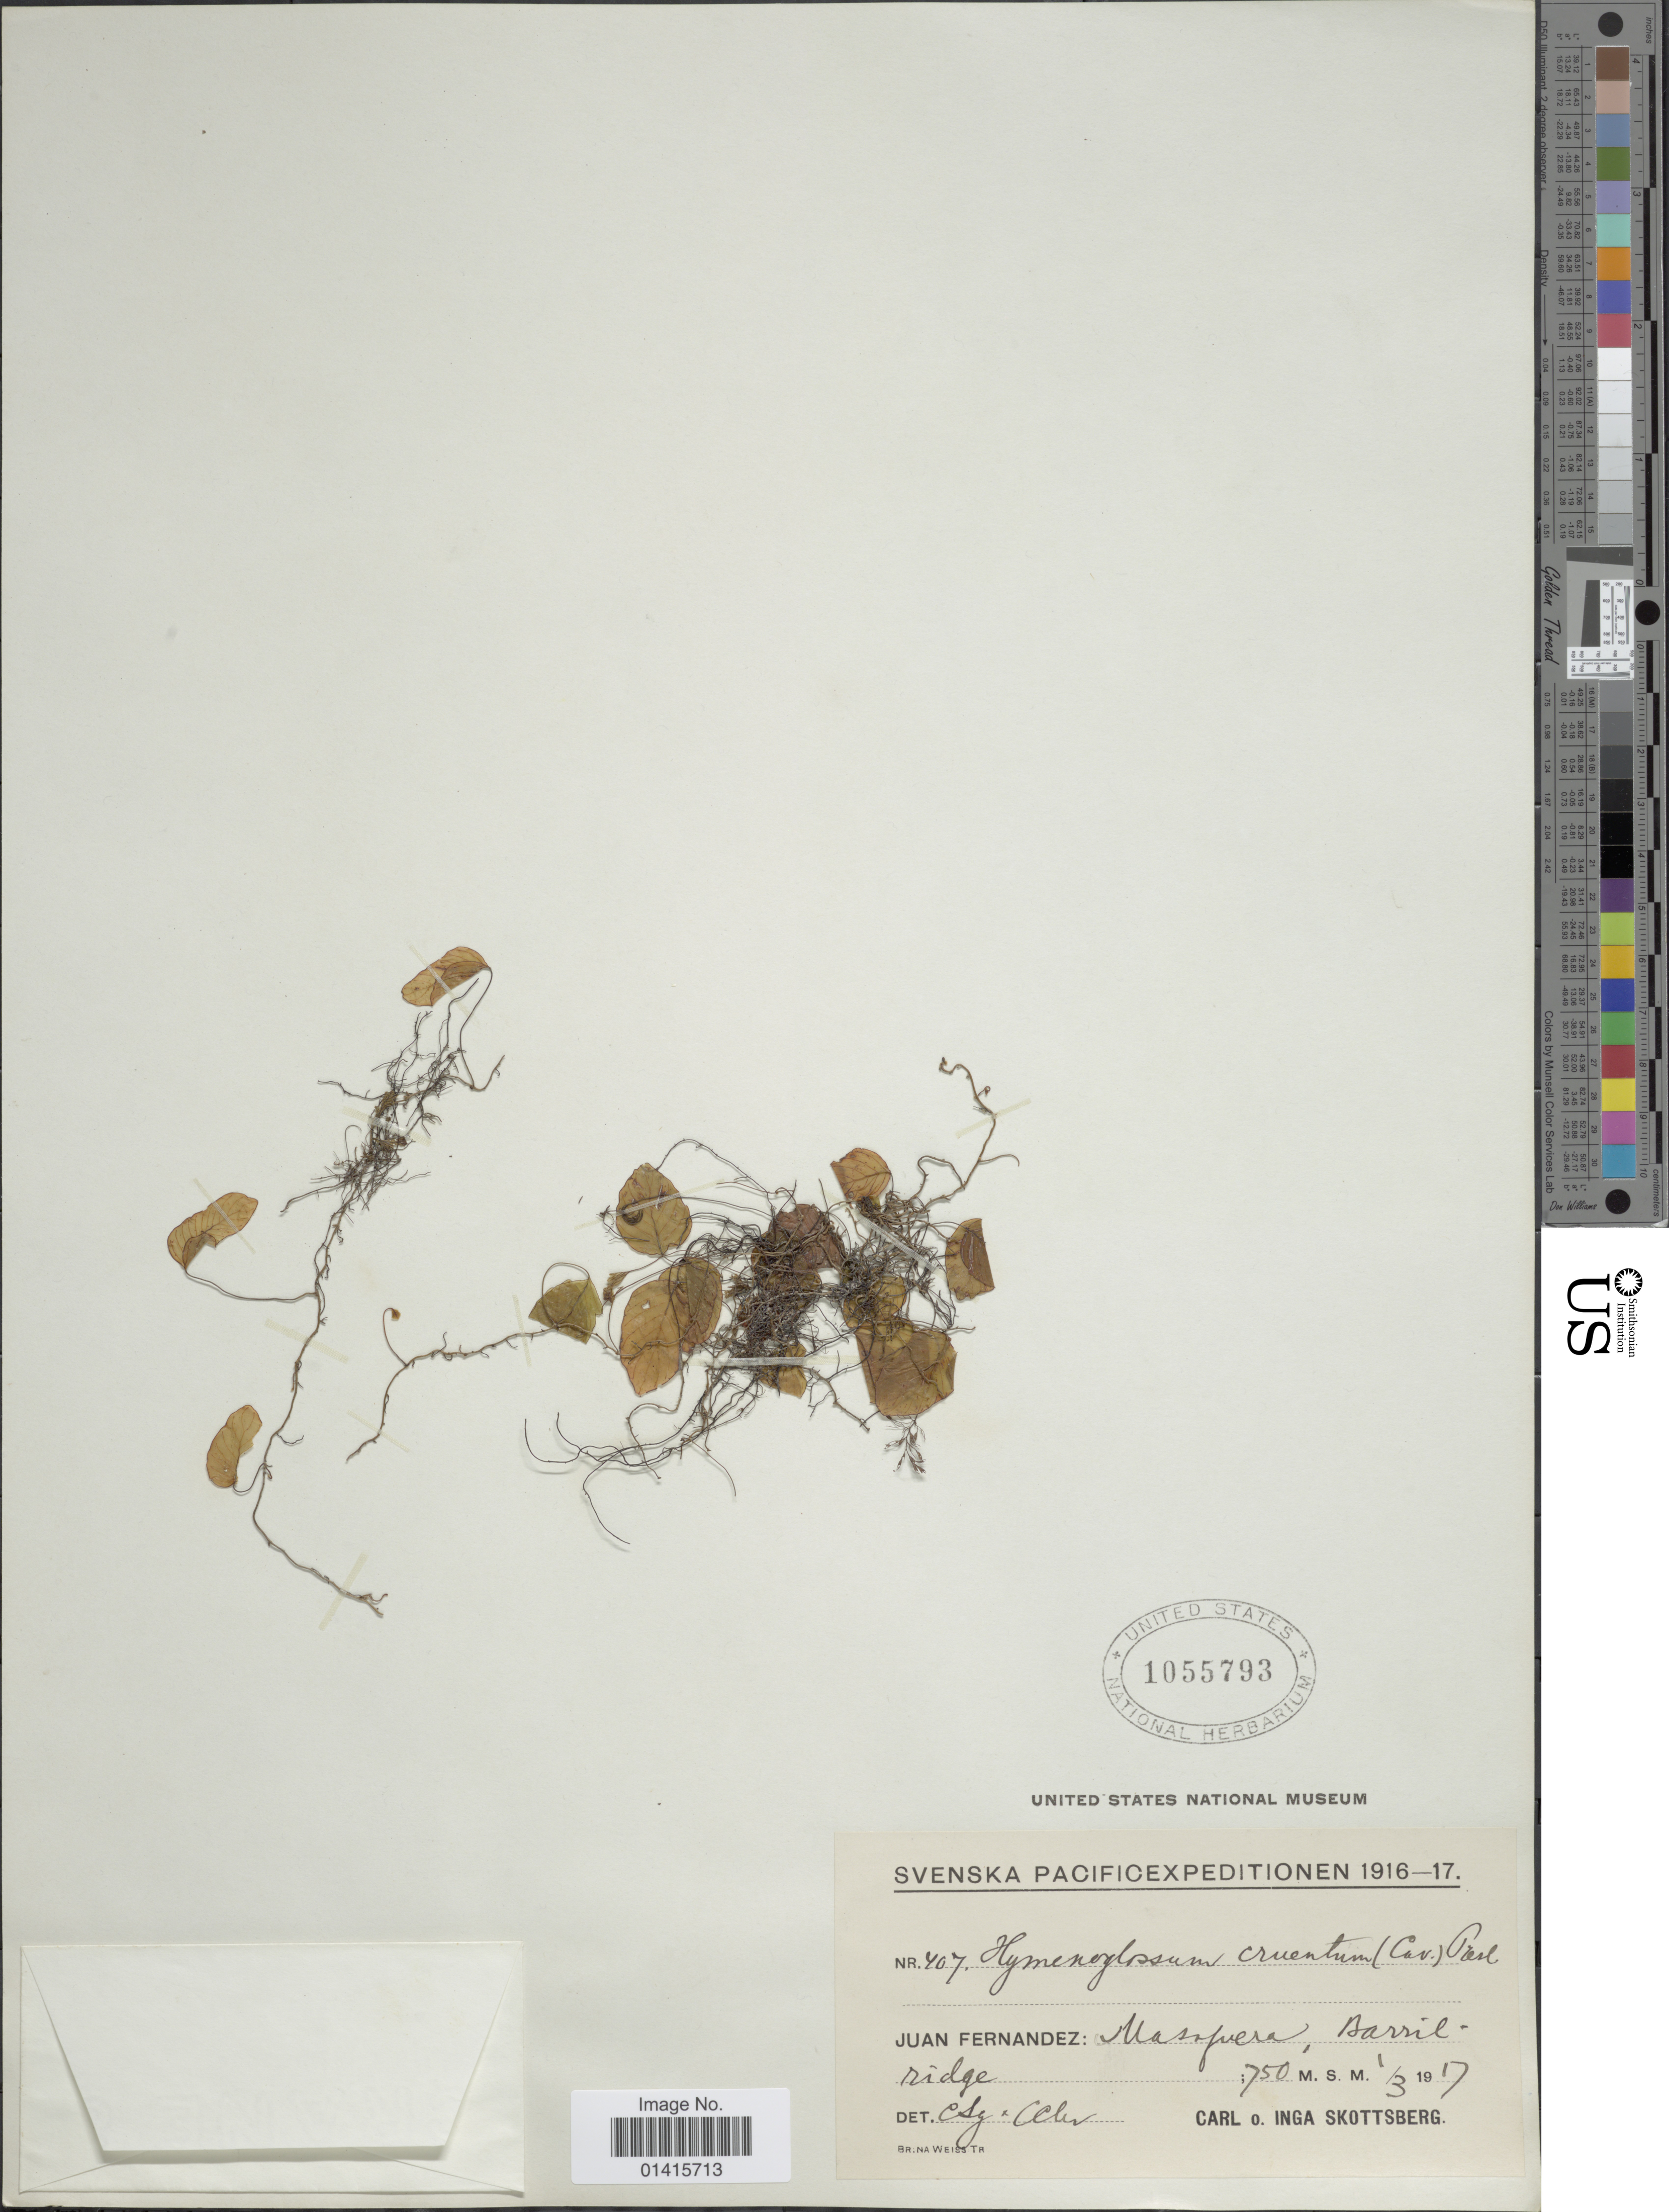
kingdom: Plantae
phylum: Tracheophyta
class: Polypodiopsida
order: Hymenophyllales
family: Hymenophyllaceae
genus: Hymenophyllum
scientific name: Hymenophyllum cruentum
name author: Cav.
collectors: C. Skottsberg & I. Skottsberg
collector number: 407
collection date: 1917-03-01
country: Chile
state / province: Valparaíso (V)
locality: Juan Fernandez: Masafuera, Barril-ridge.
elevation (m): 750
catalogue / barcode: US 1055793